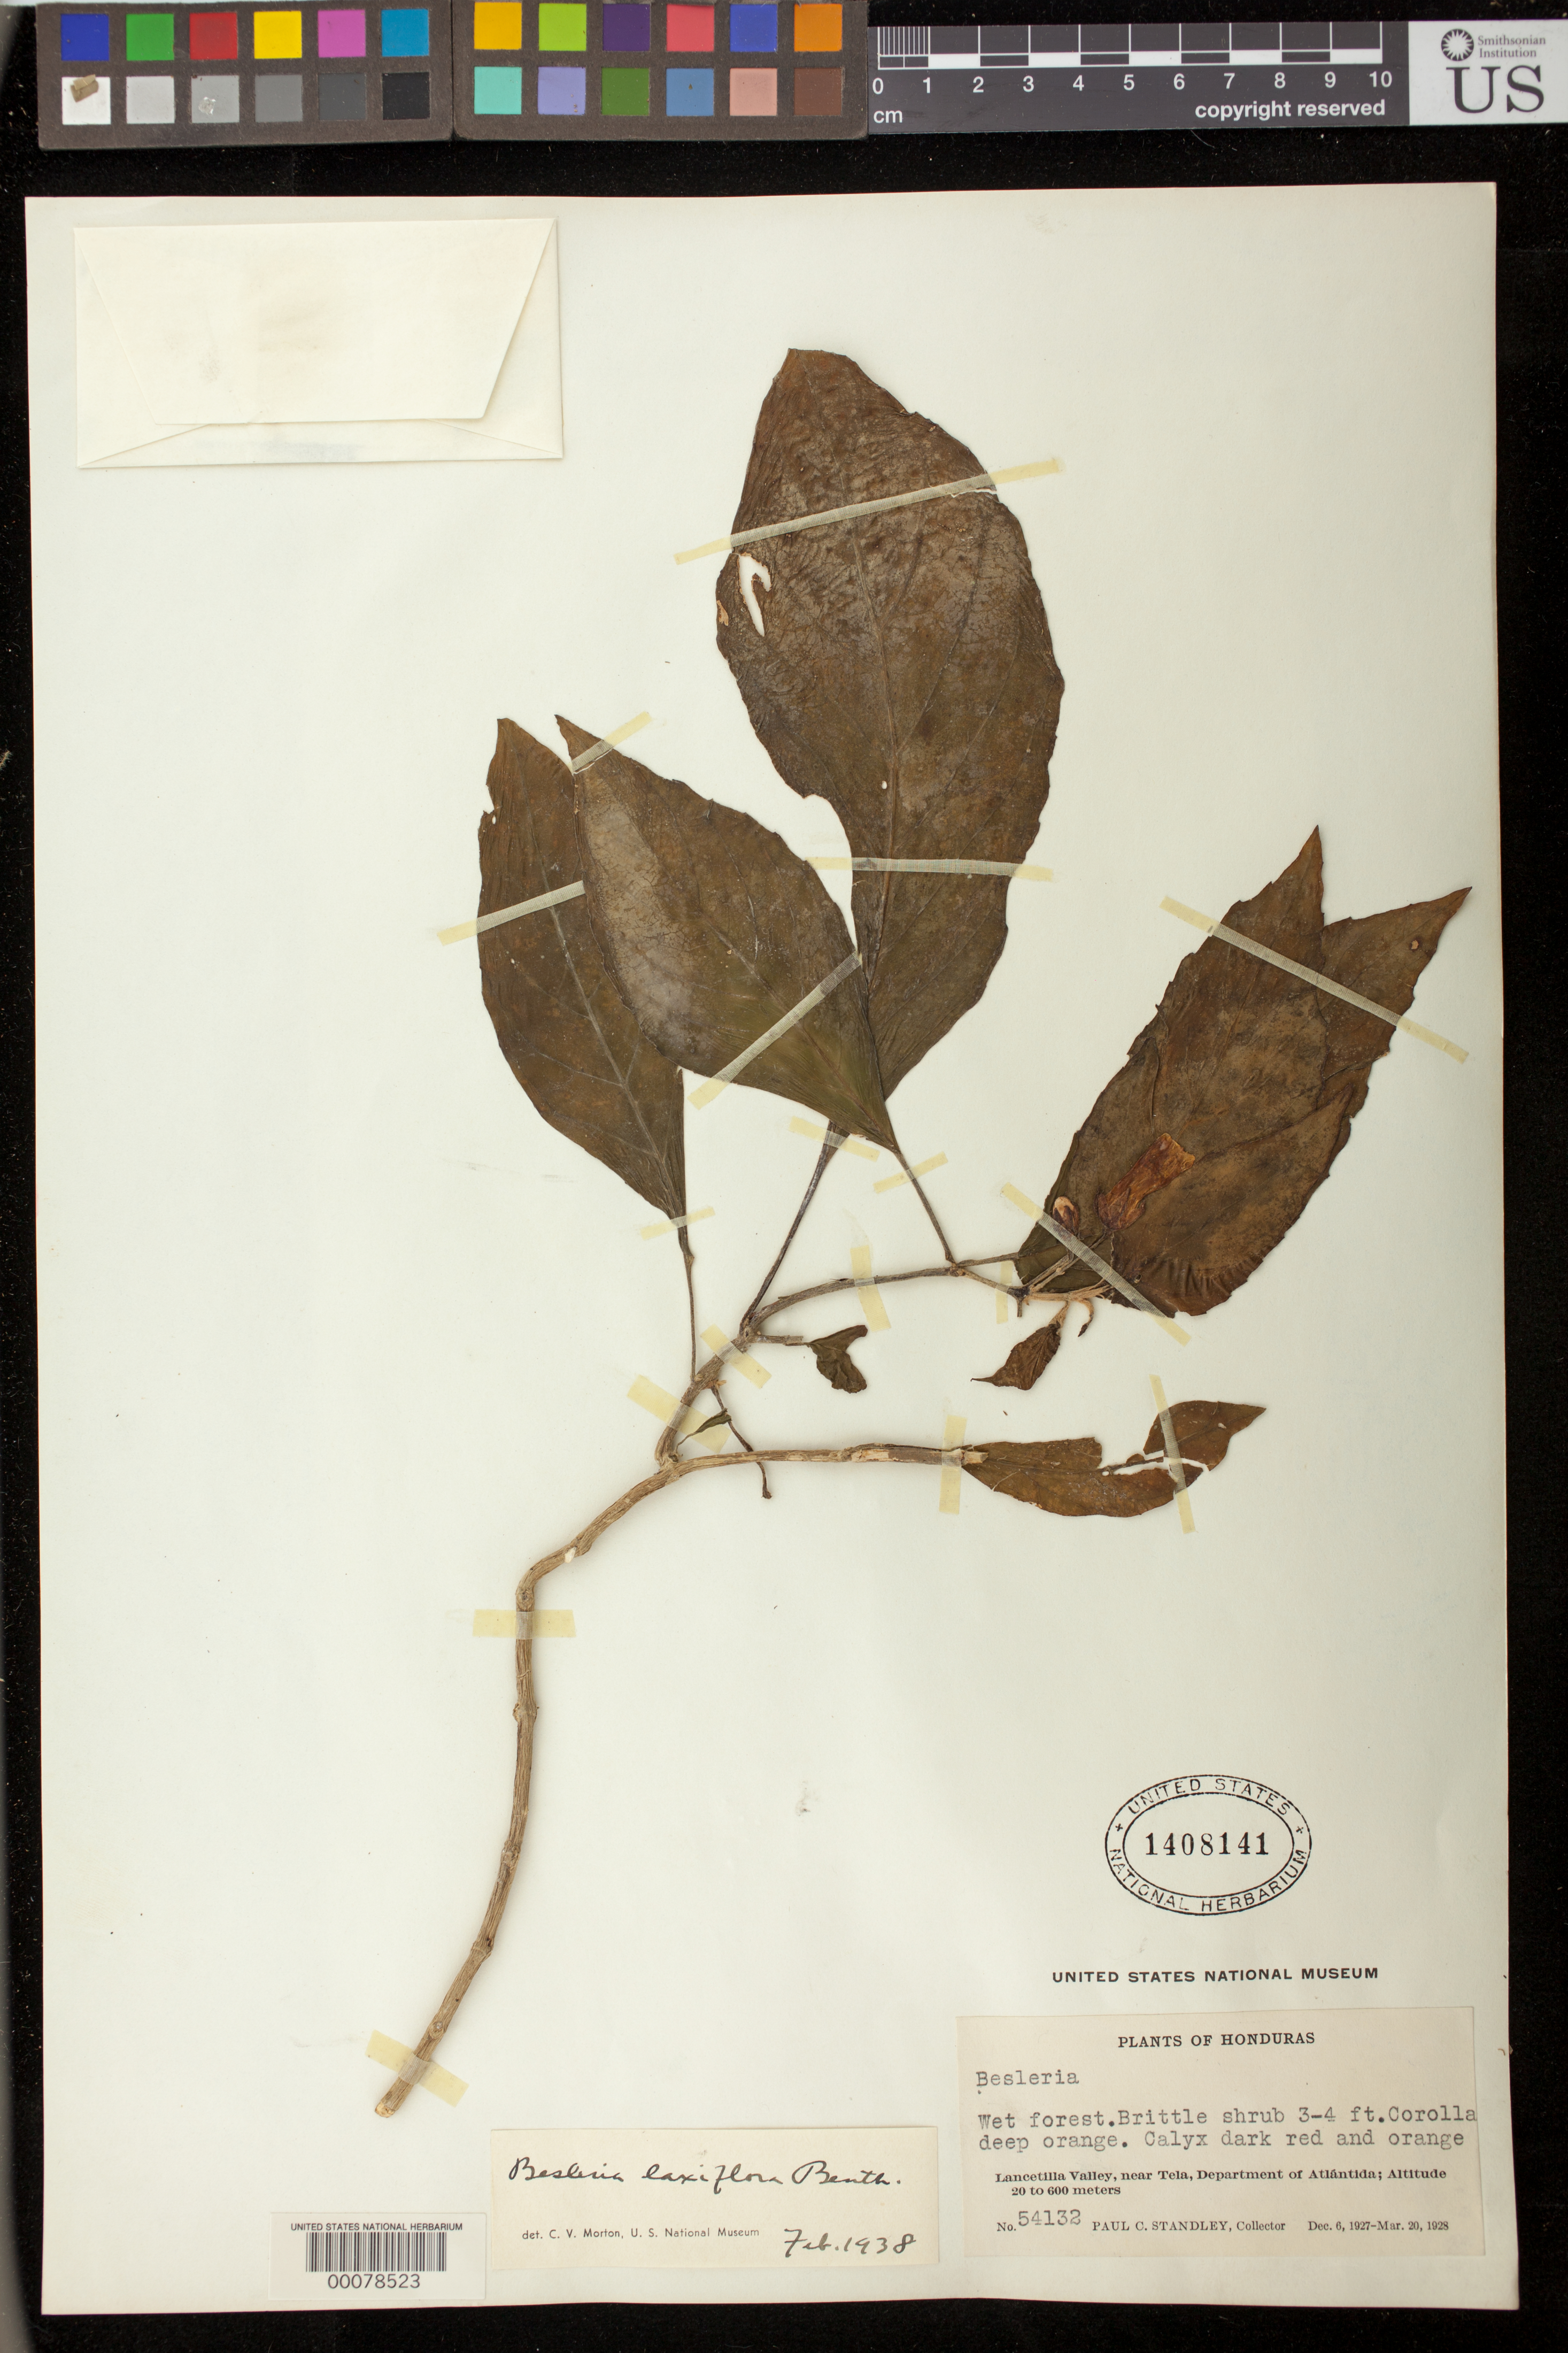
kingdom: Plantae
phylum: Tracheophyta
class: Magnoliopsida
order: Lamiales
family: Gesneriaceae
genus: Besleria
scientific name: Besleria laxiflora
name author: Benth.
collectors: P. C. Standley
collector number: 54132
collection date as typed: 1927-28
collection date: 1927/1928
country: Honduras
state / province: Atlántida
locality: Lancetilla valley, near Tela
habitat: Wet forest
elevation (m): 20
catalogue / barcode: US 1408141